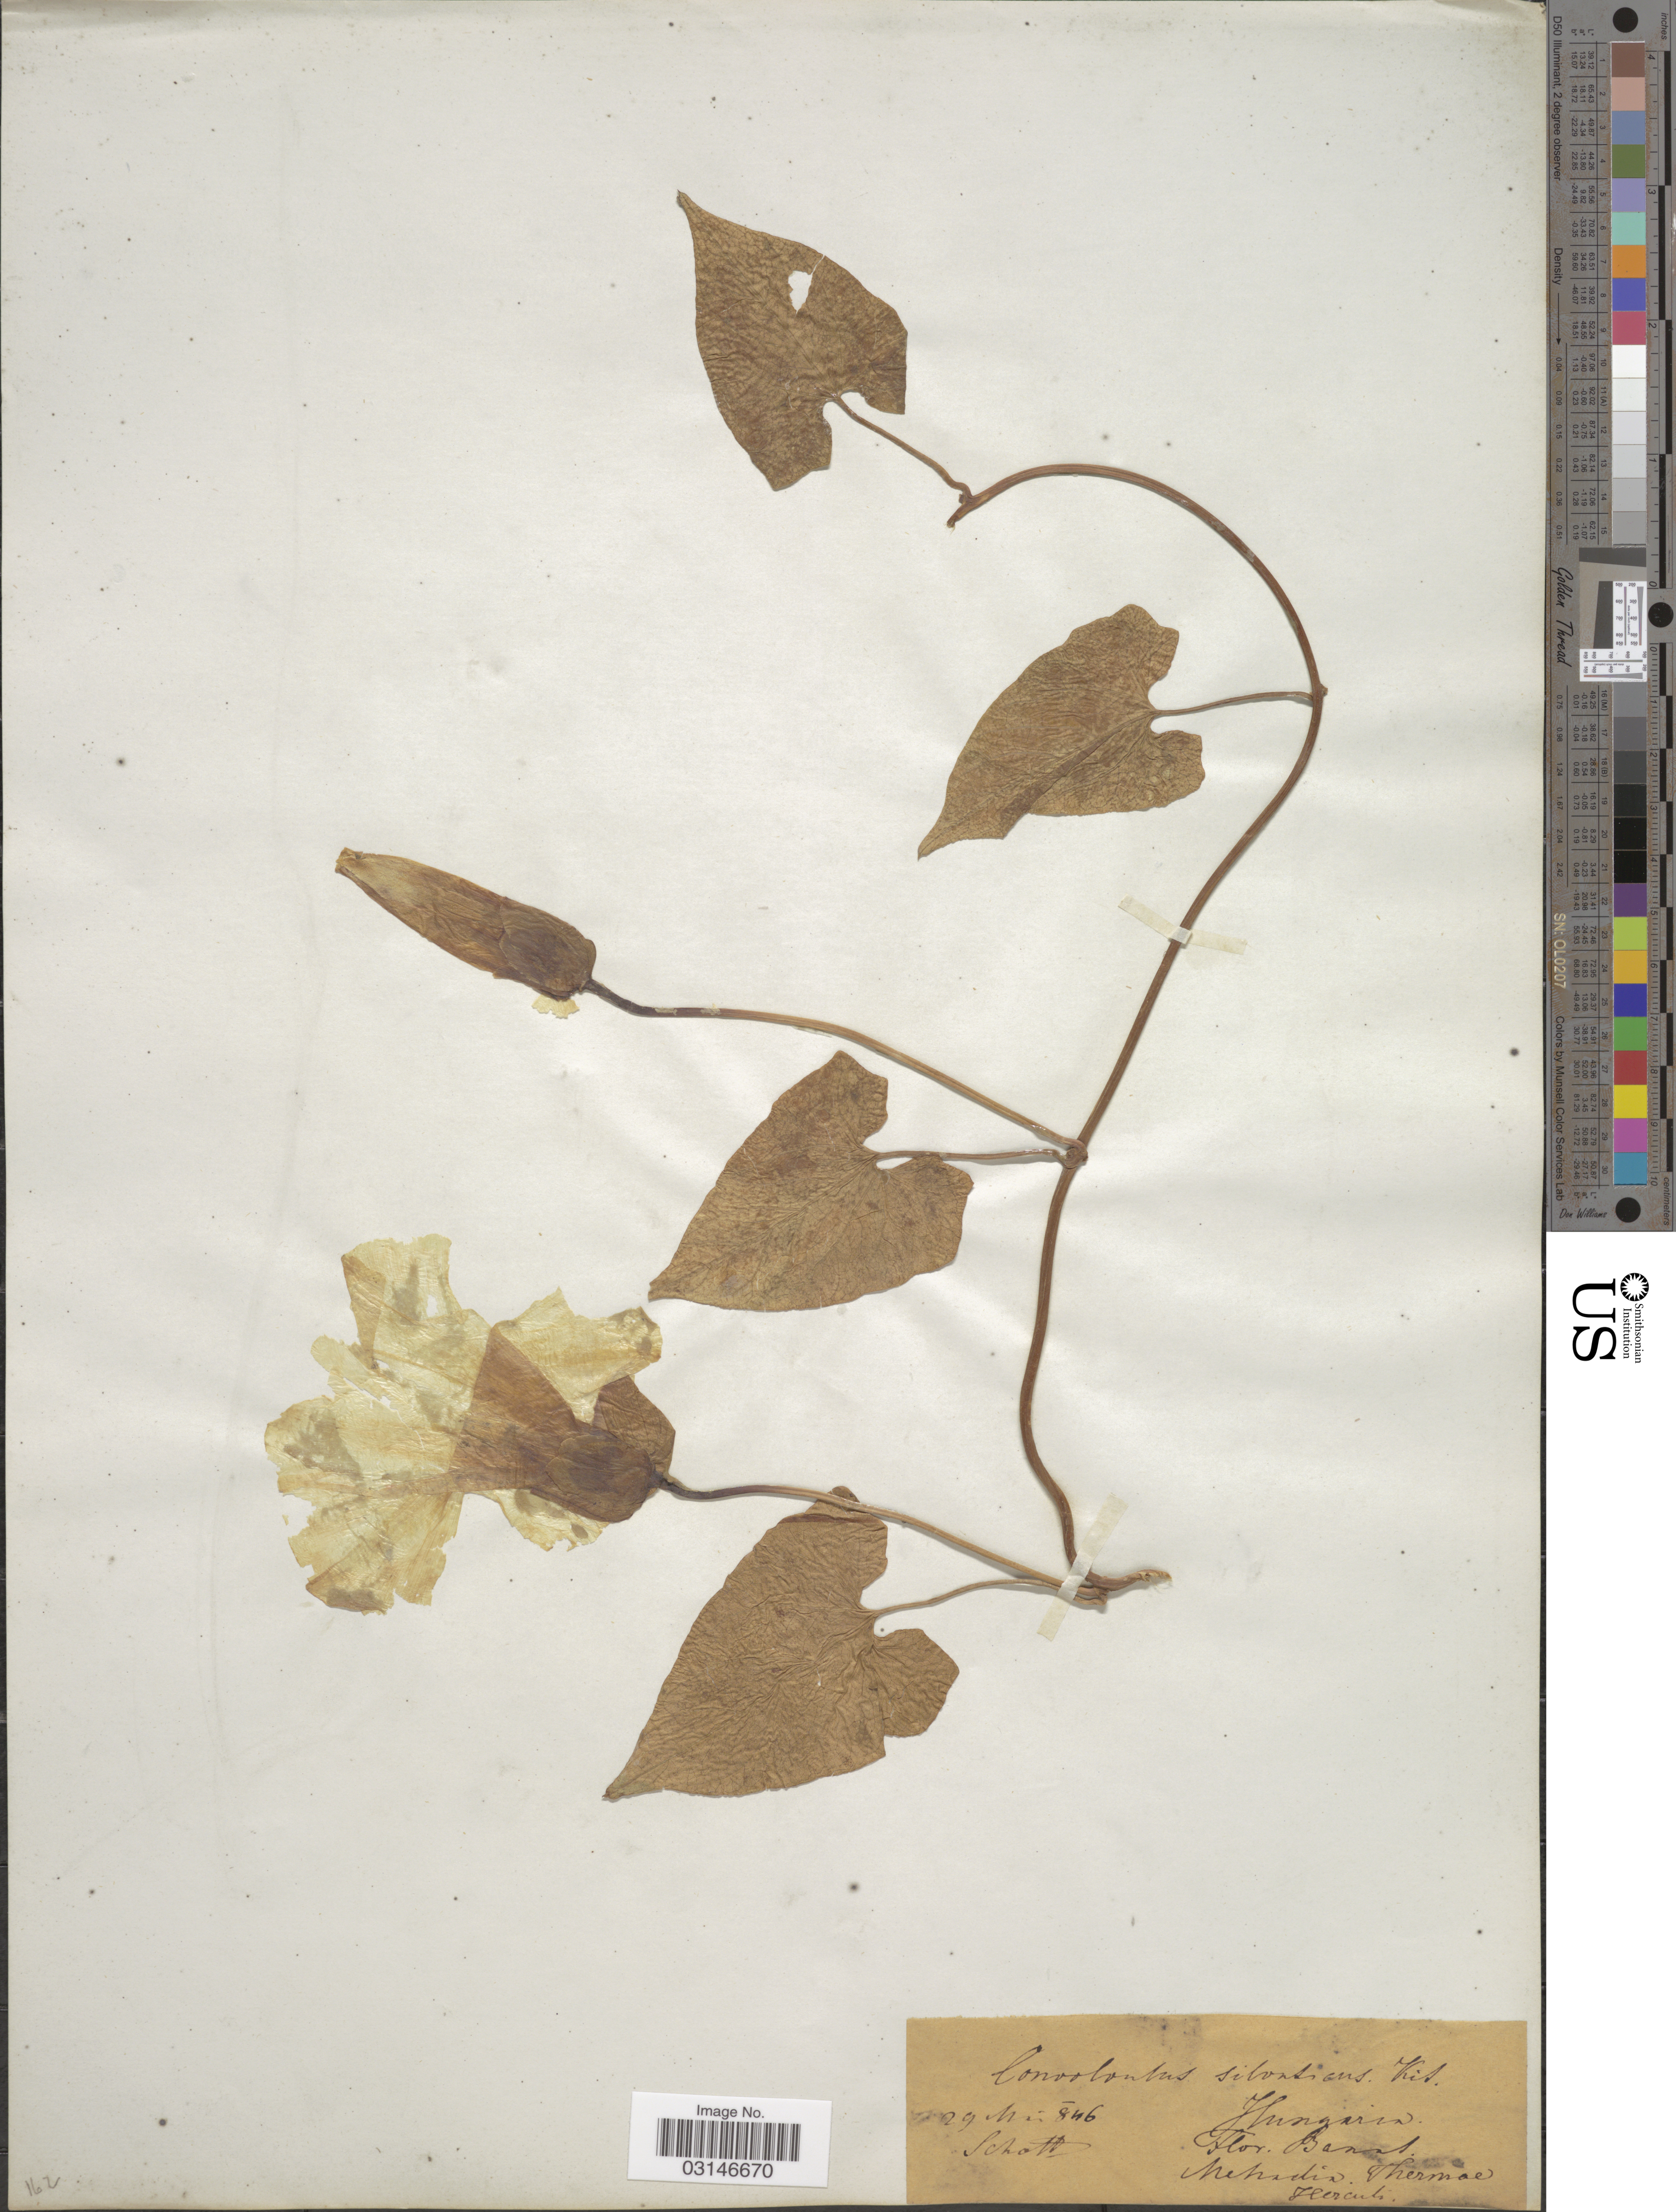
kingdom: Plantae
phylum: Tracheophyta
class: Magnoliopsida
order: Solanales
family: Convolvulaceae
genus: Calystegia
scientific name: Calystegia sericata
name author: (House) C.R. Bell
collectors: Schott, --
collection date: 1846-05-29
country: Romania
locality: Flor. Banat, Mehadia, Thermae Herculi